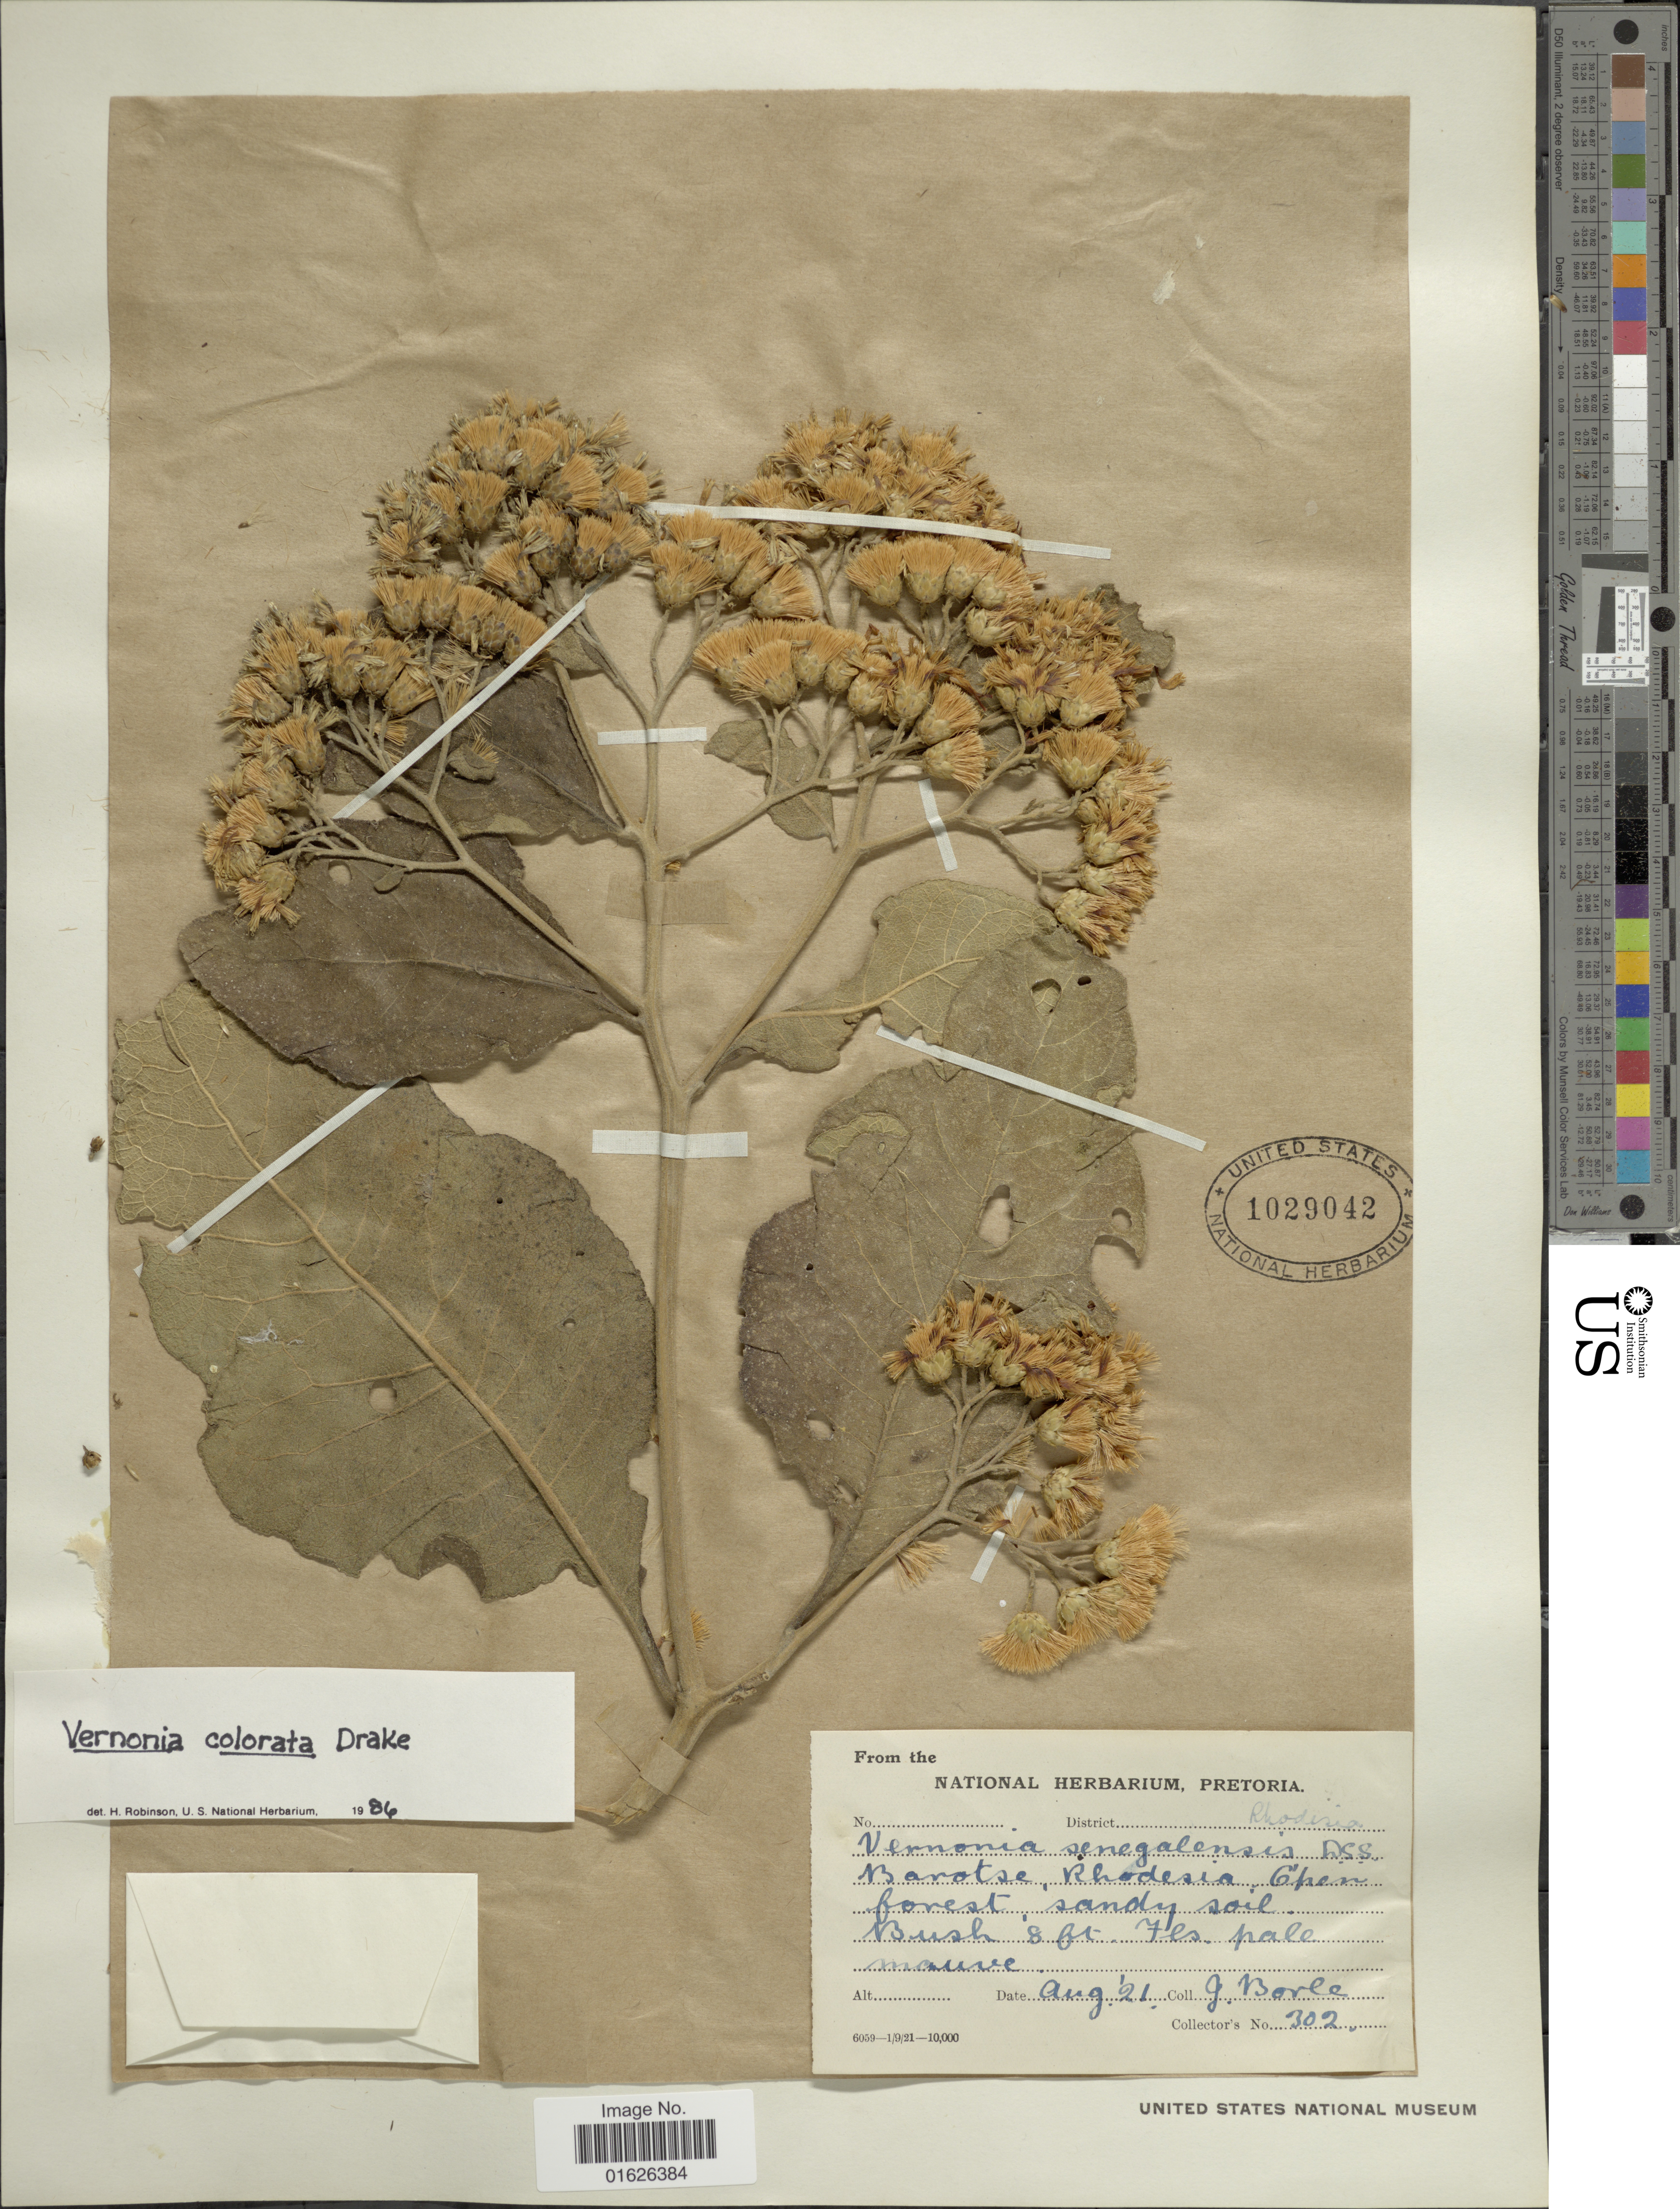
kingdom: Plantae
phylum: Tracheophyta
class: Magnoliopsida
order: Asterales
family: Asteraceae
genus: Gymnanthemum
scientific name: Gymnanthemum coloratum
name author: (Willd.) H. Rob. & B. Kahn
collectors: G. Borle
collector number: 302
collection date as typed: Transcribed d/m/y: /8/21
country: Zimbabwe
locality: Barotse, Rhodesia.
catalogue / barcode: US 1029042